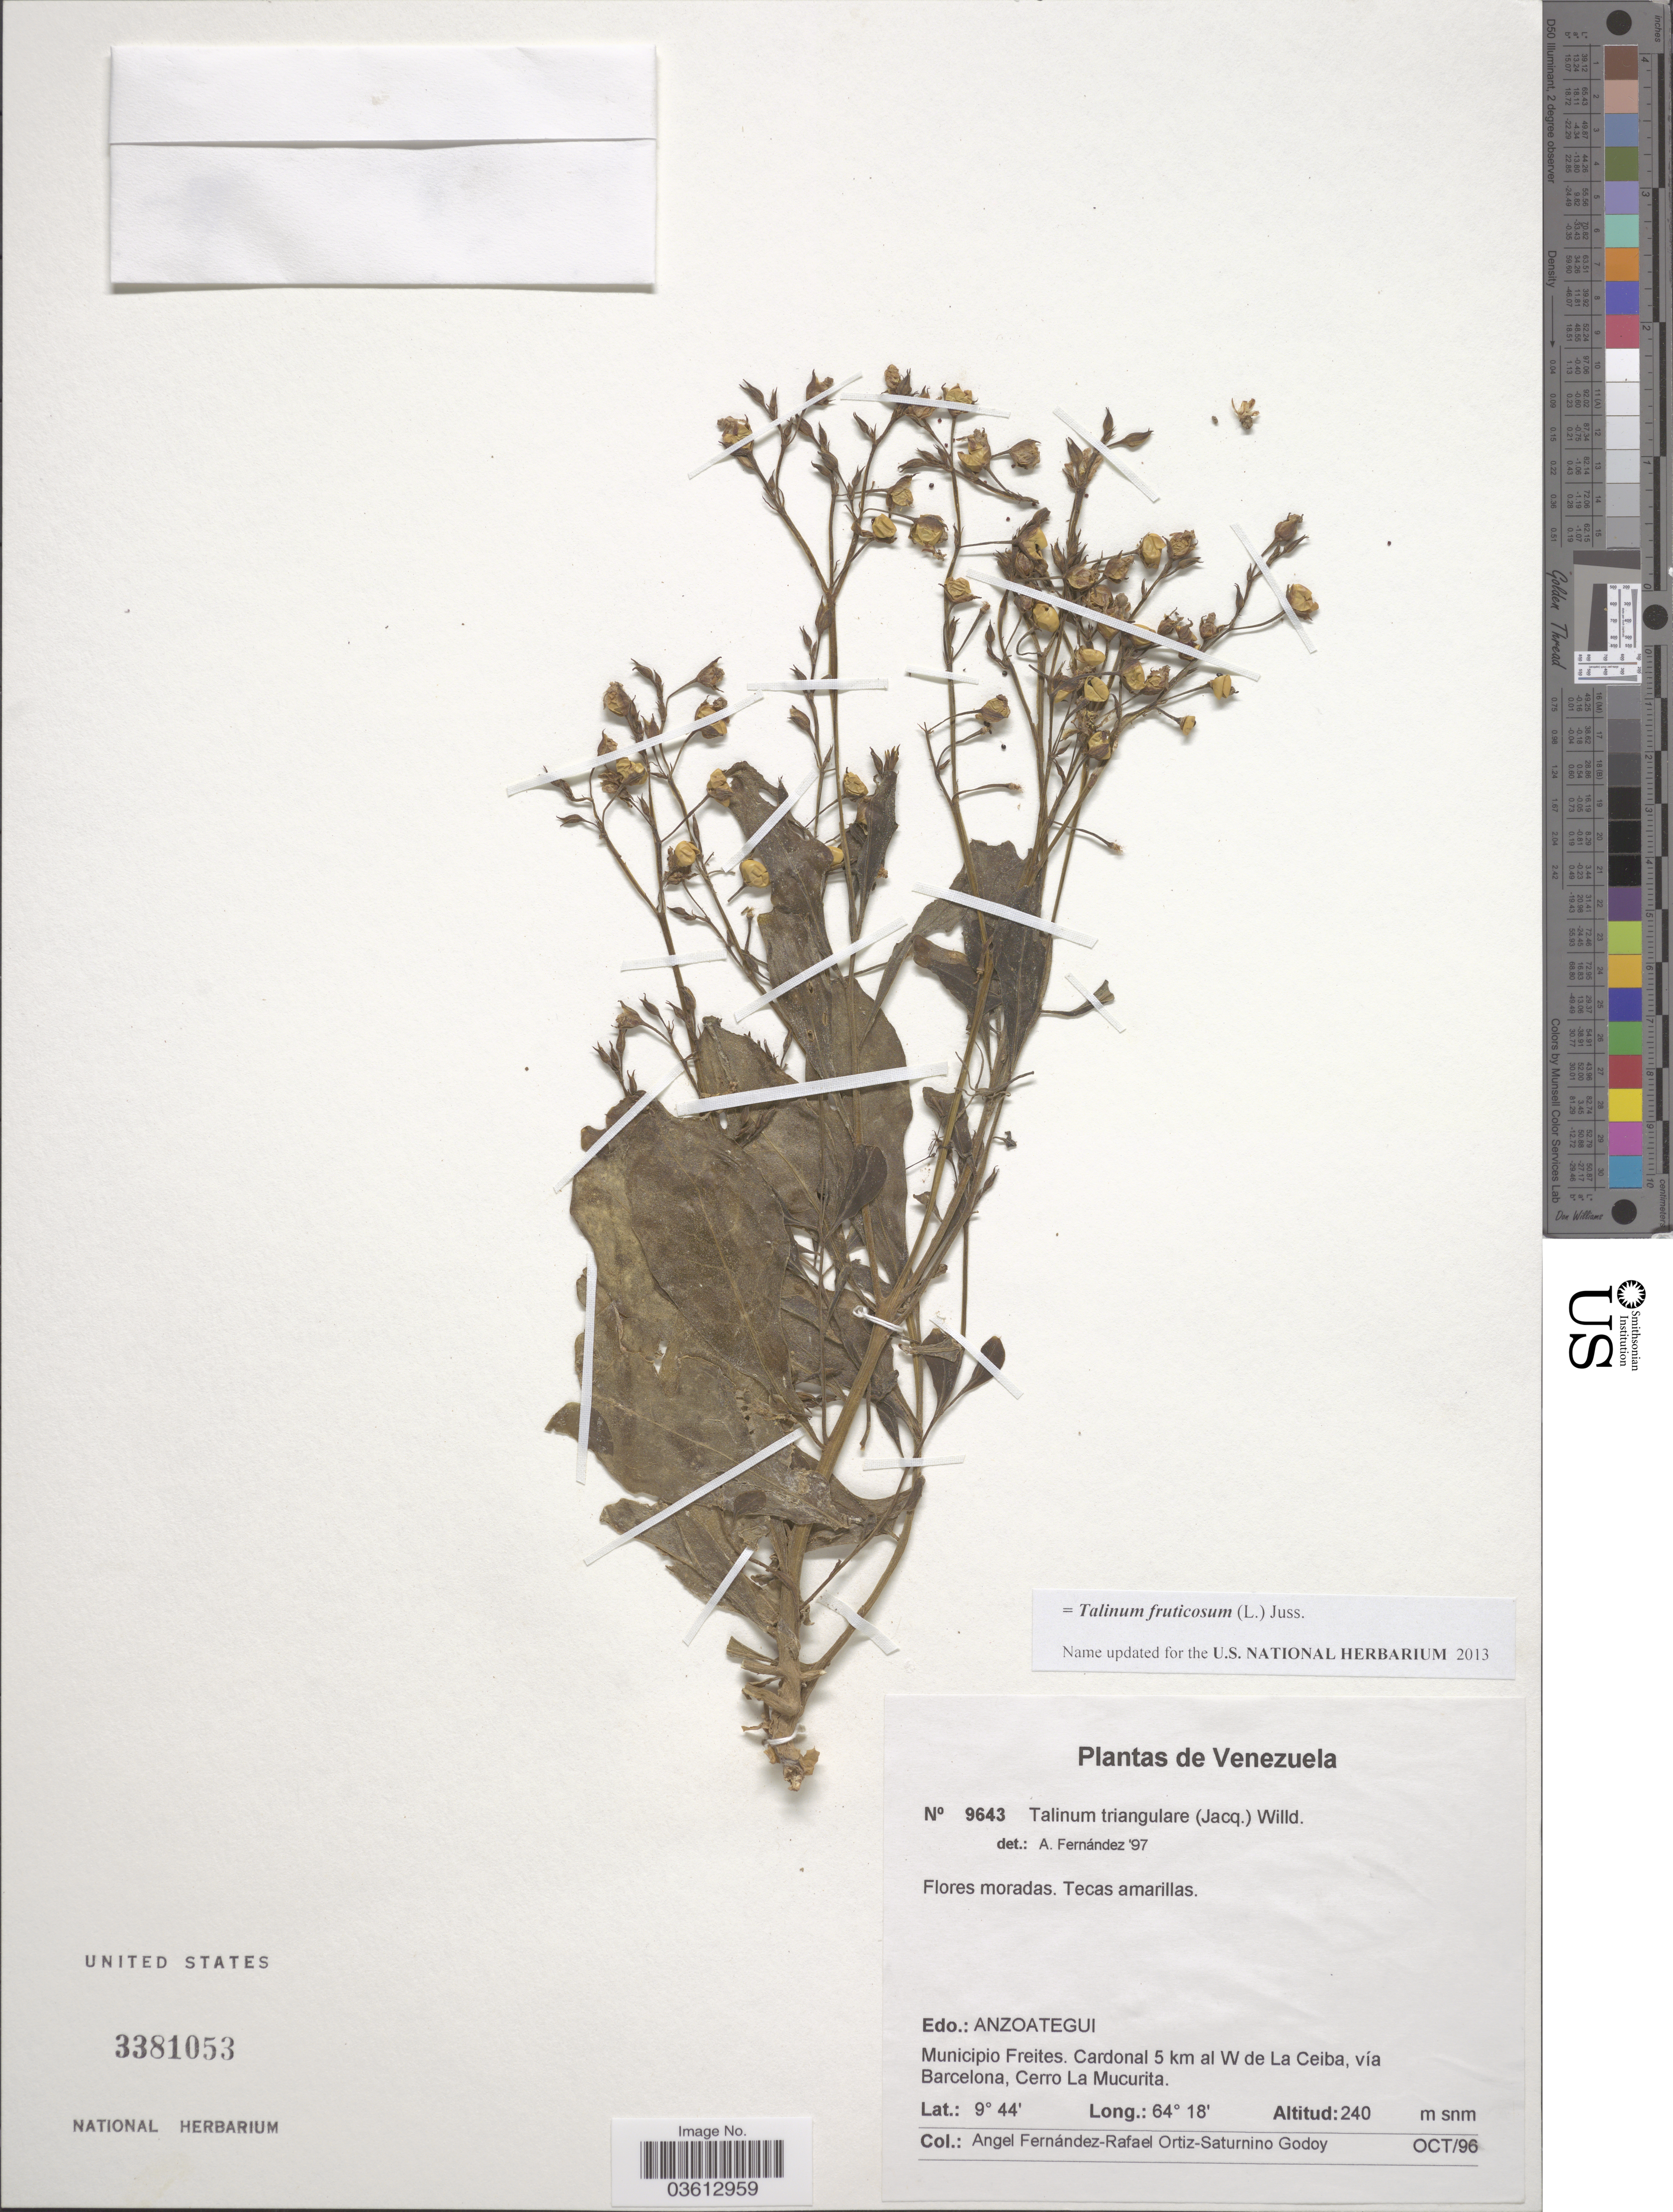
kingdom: Plantae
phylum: Tracheophyta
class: Magnoliopsida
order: Caryophyllales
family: Talinaceae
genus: Talinum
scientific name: Talinum fruticosum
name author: (L.) Juss.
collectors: Á. Fernández, R. Ortiz & S. Godoy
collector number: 9643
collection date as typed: Transcribed d/m/y: /10/96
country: Venezuela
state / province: Anzoategui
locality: Municipio Freites. Cardonal 5 km al W de La Ceiba, vía Barcelona, Cerro La Mucurita.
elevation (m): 240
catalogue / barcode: US 3381053